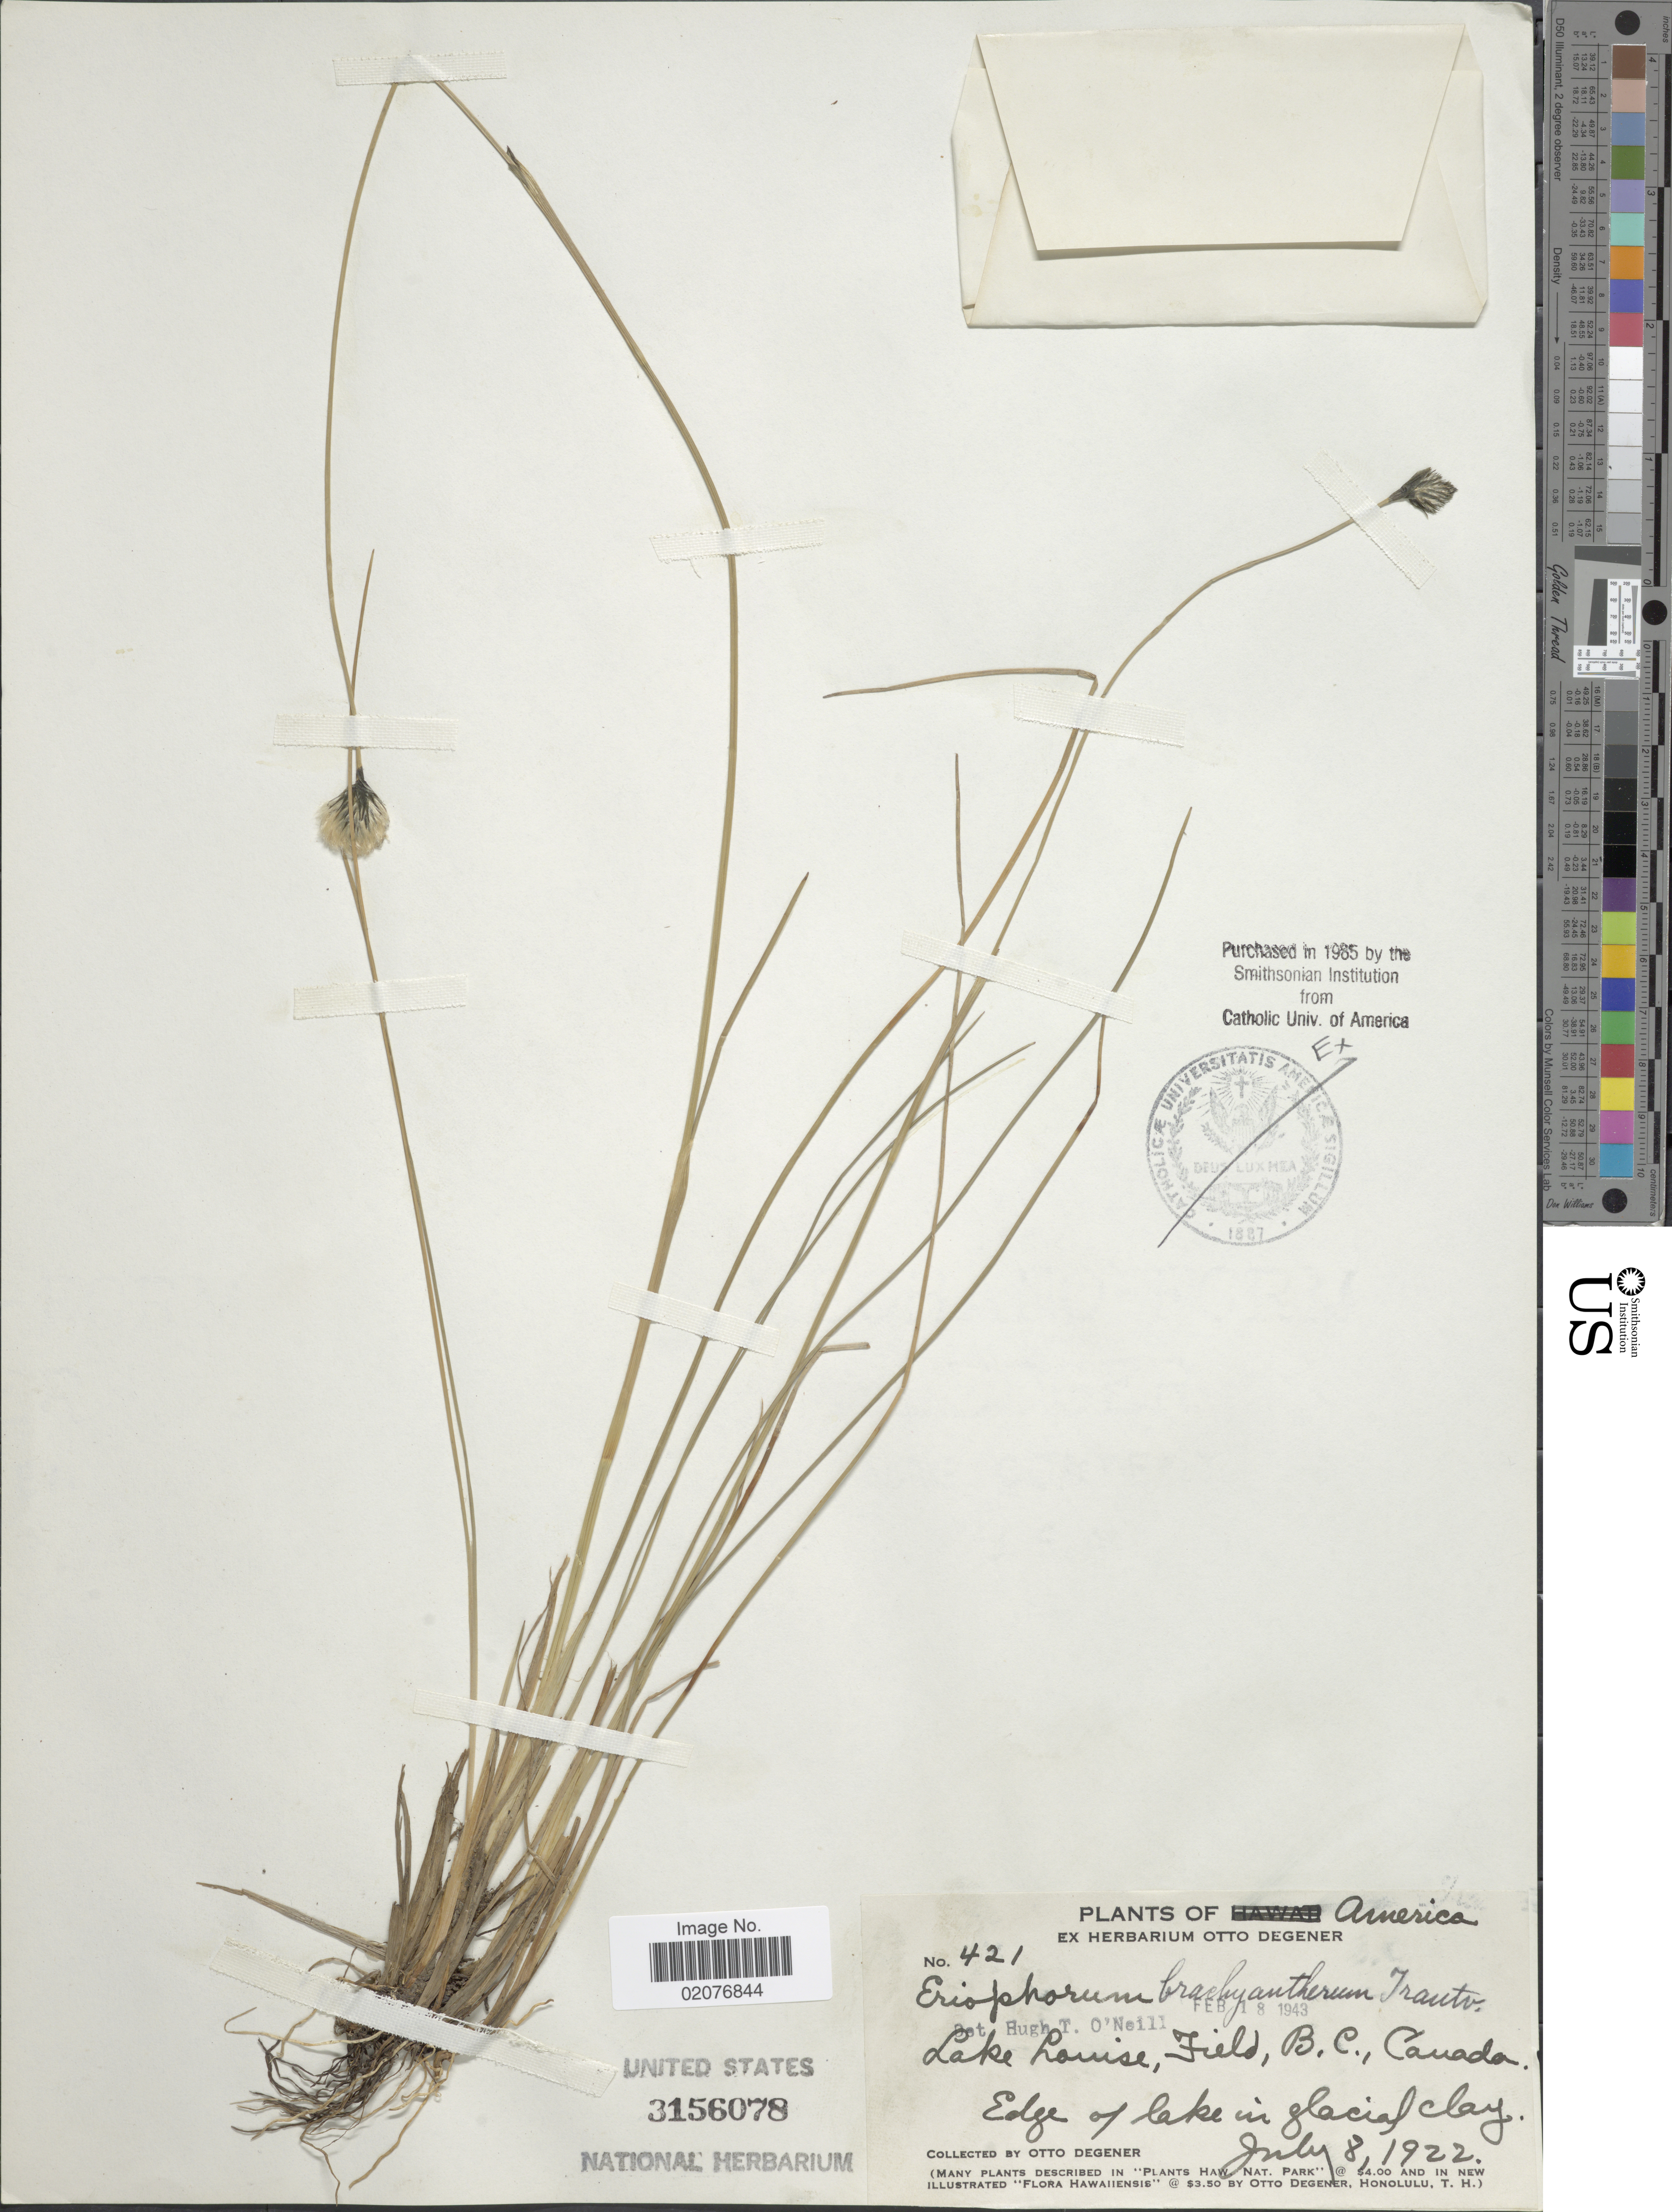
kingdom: Plantae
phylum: Tracheophyta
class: Liliopsida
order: Poales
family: Cyperaceae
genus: Eriophorum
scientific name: Eriophorum brachyantherum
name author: Trautv. & C.A. Mey.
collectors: O. Degener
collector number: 421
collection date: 1922-07-08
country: Canada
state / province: British Columbia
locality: America, Lake Louise, Field, B.C., Edge of lake in glacial clay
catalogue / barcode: US 3156078